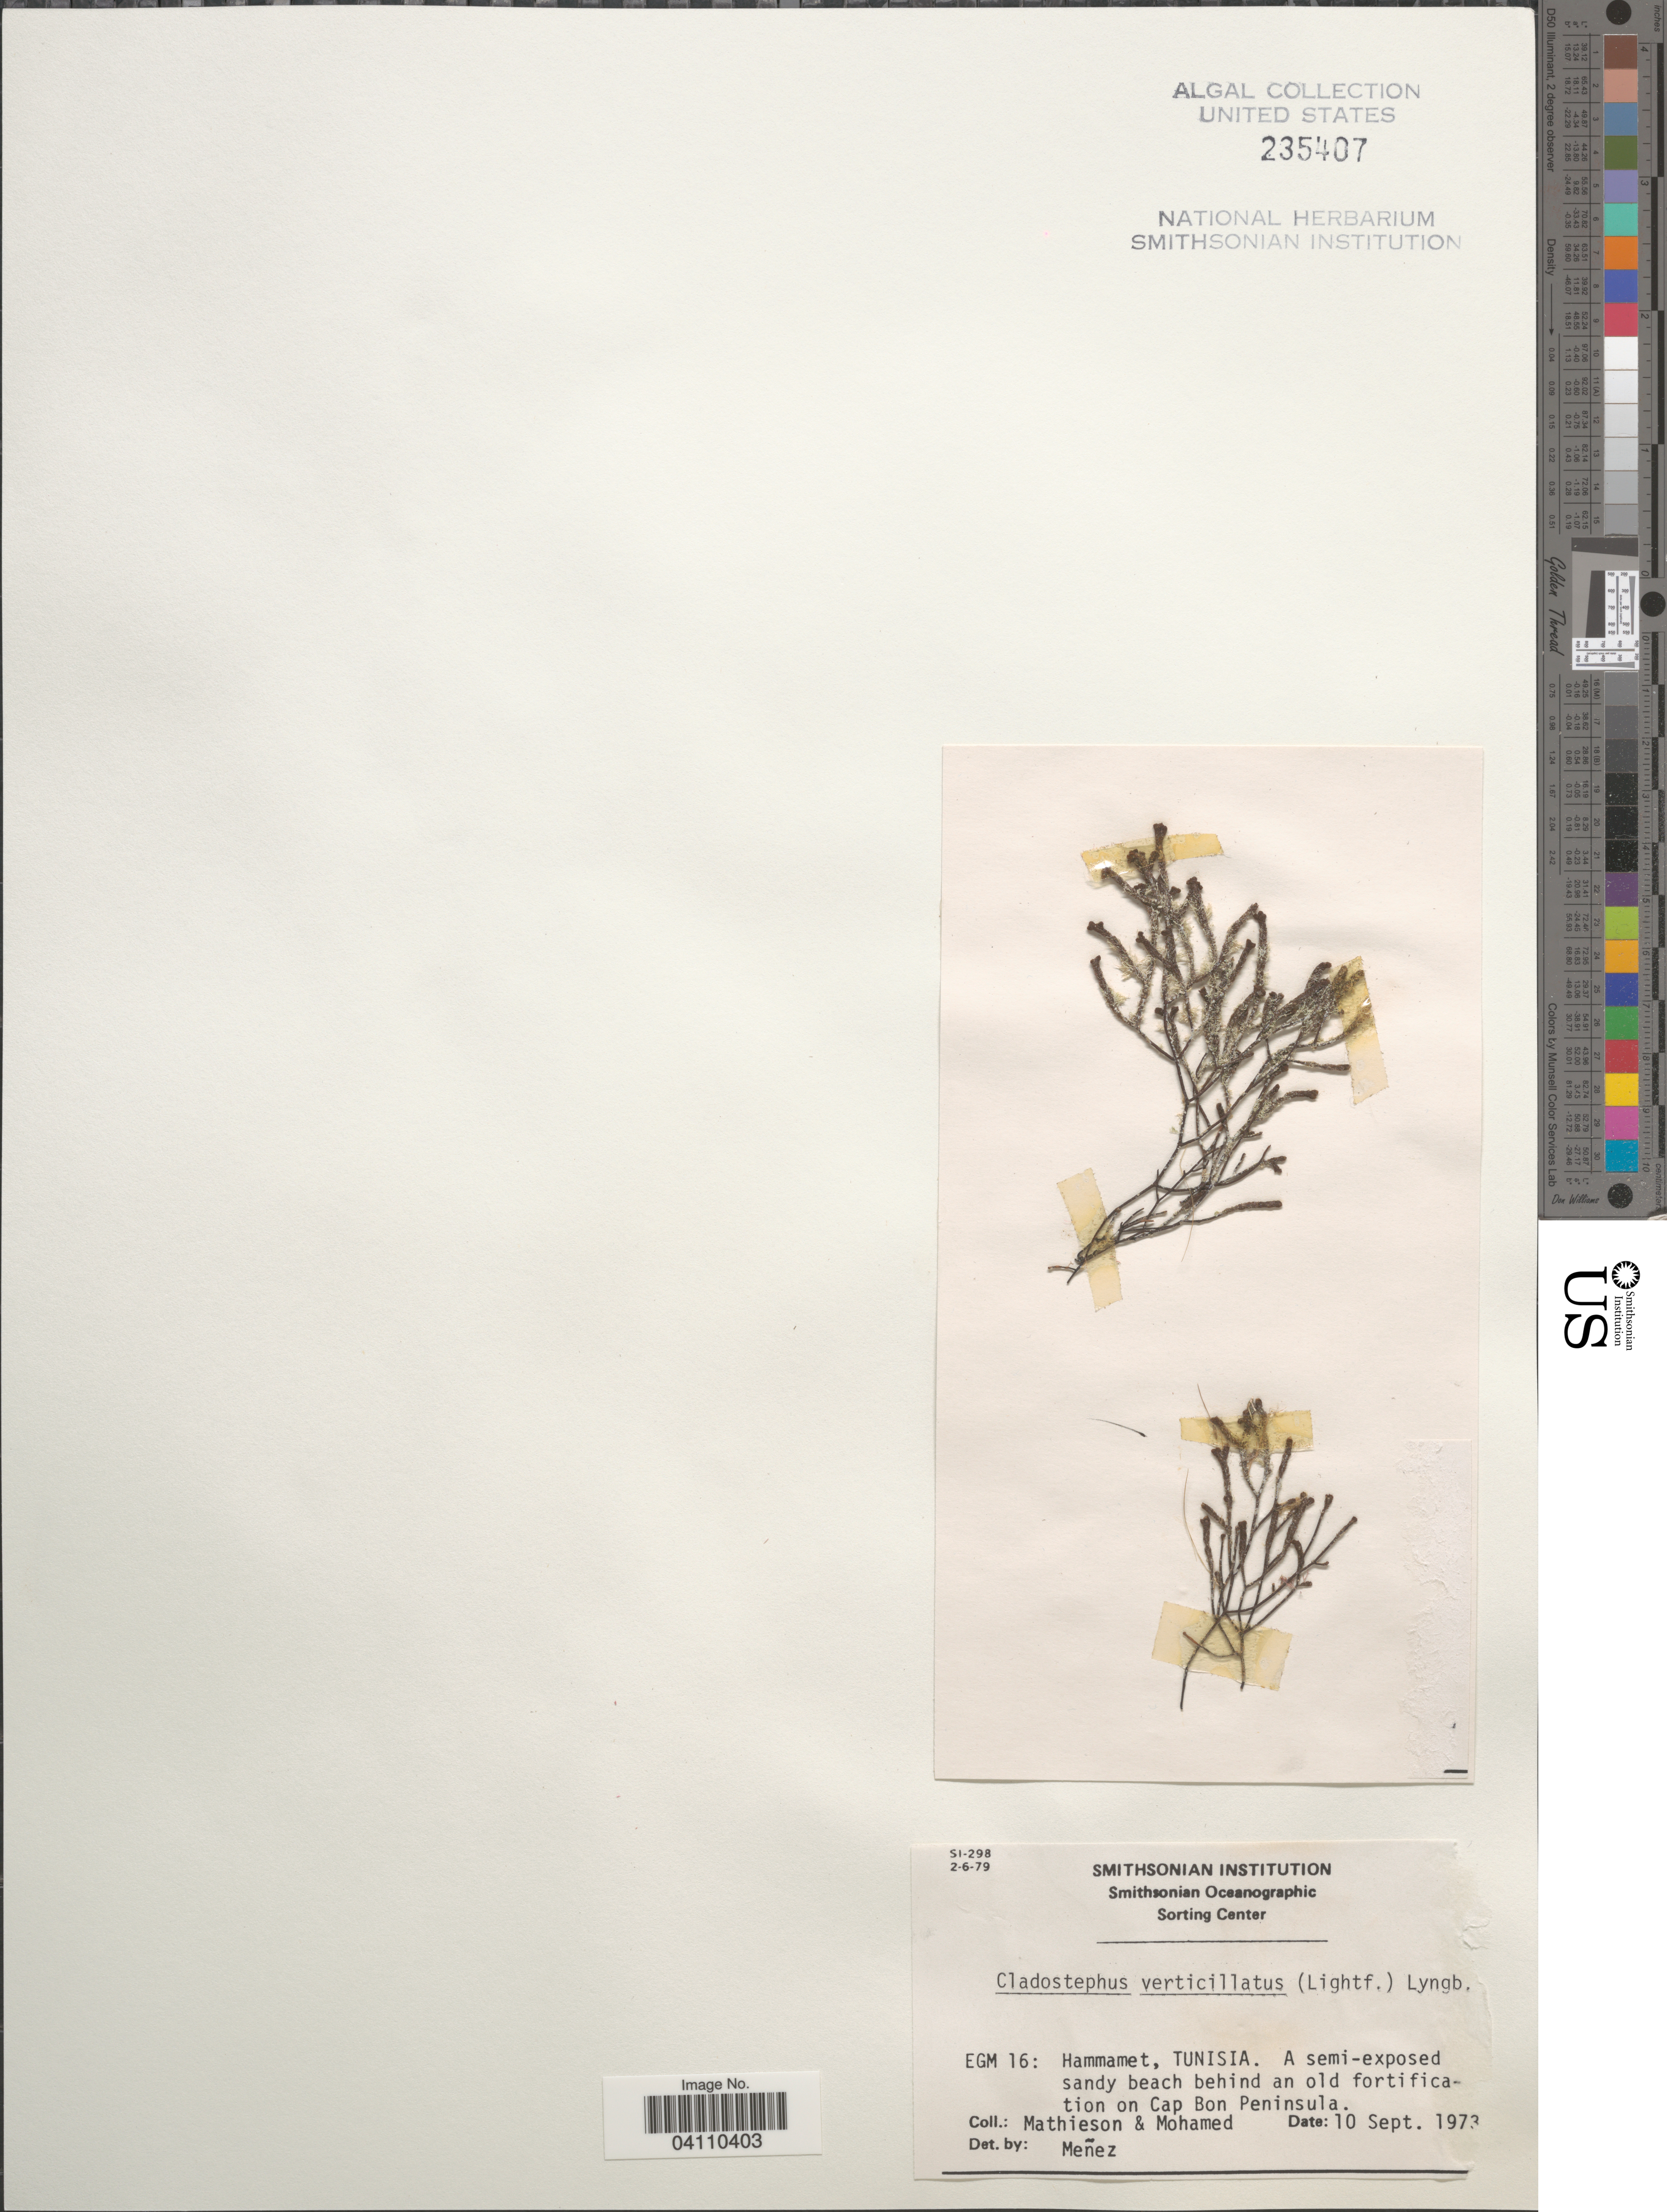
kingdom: Chromista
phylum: Ochrophyta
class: Phaeophyceae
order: Sphacelariales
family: Cladostephaceae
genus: Cladostephus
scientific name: Cladostephus hirsutus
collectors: Mathieson & -. Mohamed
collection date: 1973-09-10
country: Tunisia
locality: EGM 16: Hammamet, Tunisia. A semi-exposed sandy beach behind an old fortification on Cap Bon Peninsula.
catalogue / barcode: US 235407